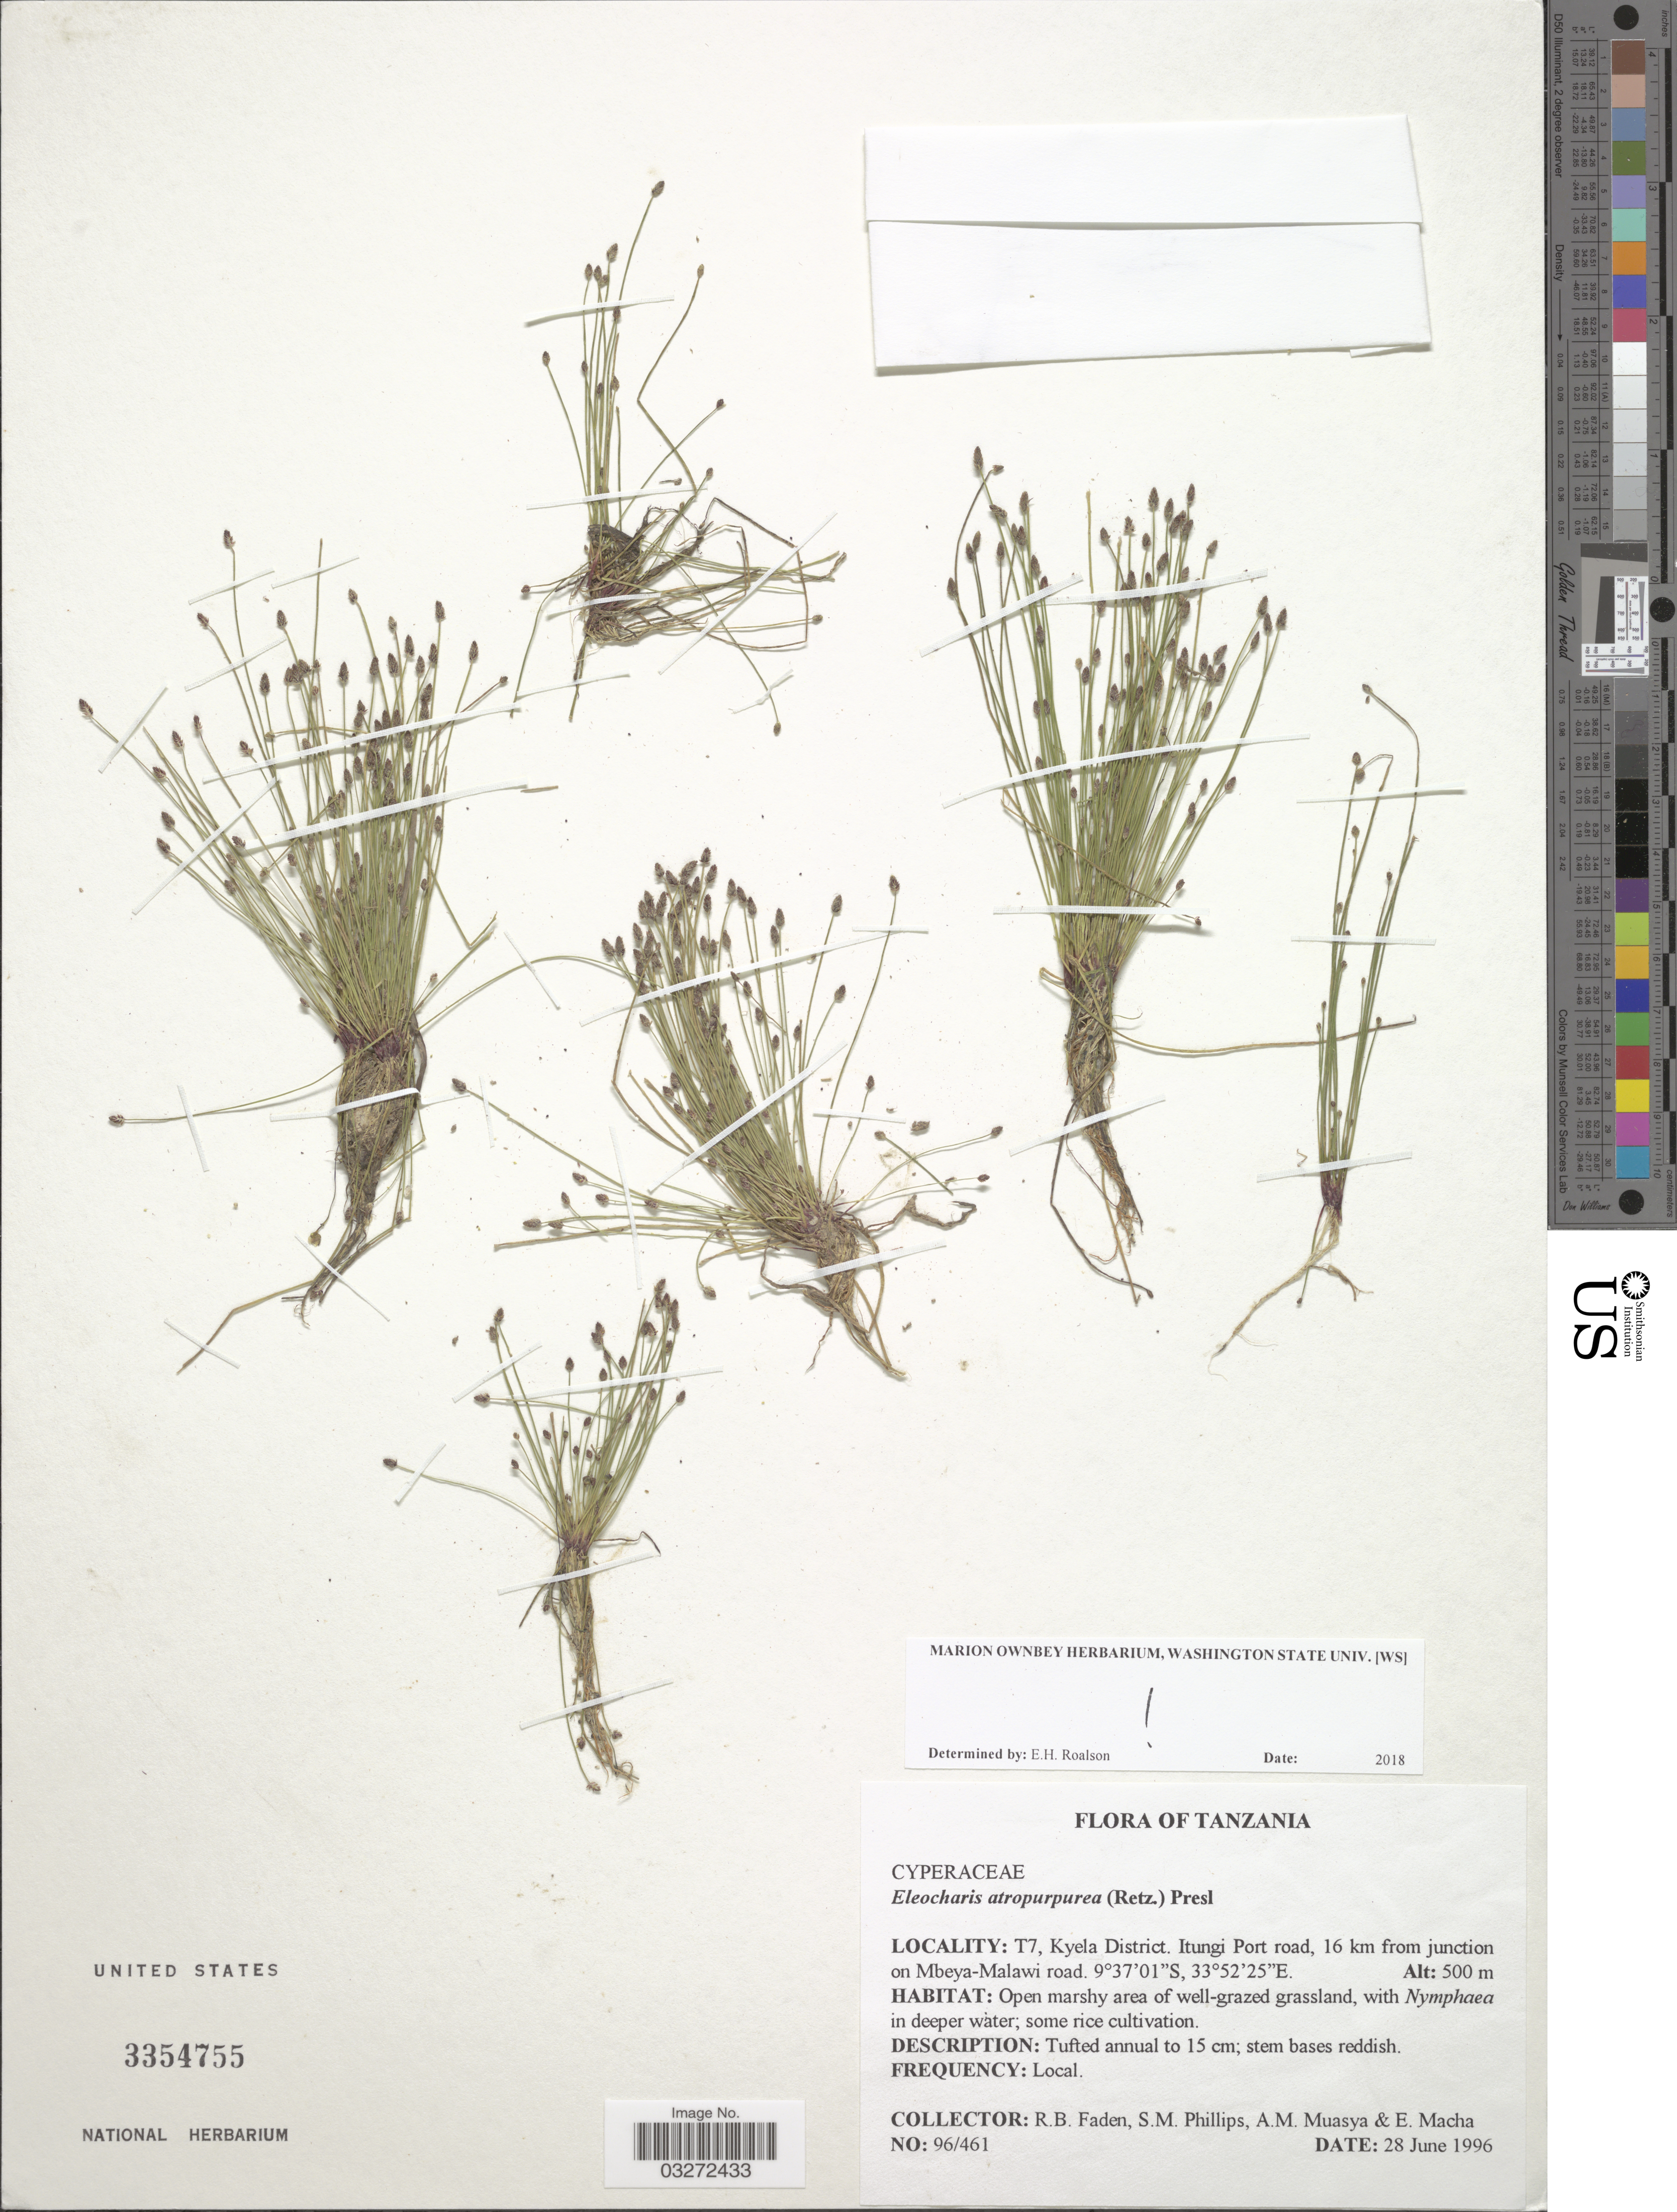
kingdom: Plantae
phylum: Tracheophyta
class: Liliopsida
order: Poales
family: Cyperaceae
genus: Eleocharis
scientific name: Eleocharis atropurpurea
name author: (Retz.) J. Presl & C. Presl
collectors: R. B. Faden, S. M. Phillips, A. Muasya & E. Macha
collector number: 96/461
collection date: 1996-06-28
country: Tanzania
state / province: Mbeya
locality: T7, Kyela District. Itungi Port road, 16 km from junction on Mbeya-Malawi road.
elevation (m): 500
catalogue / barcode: US 3354755